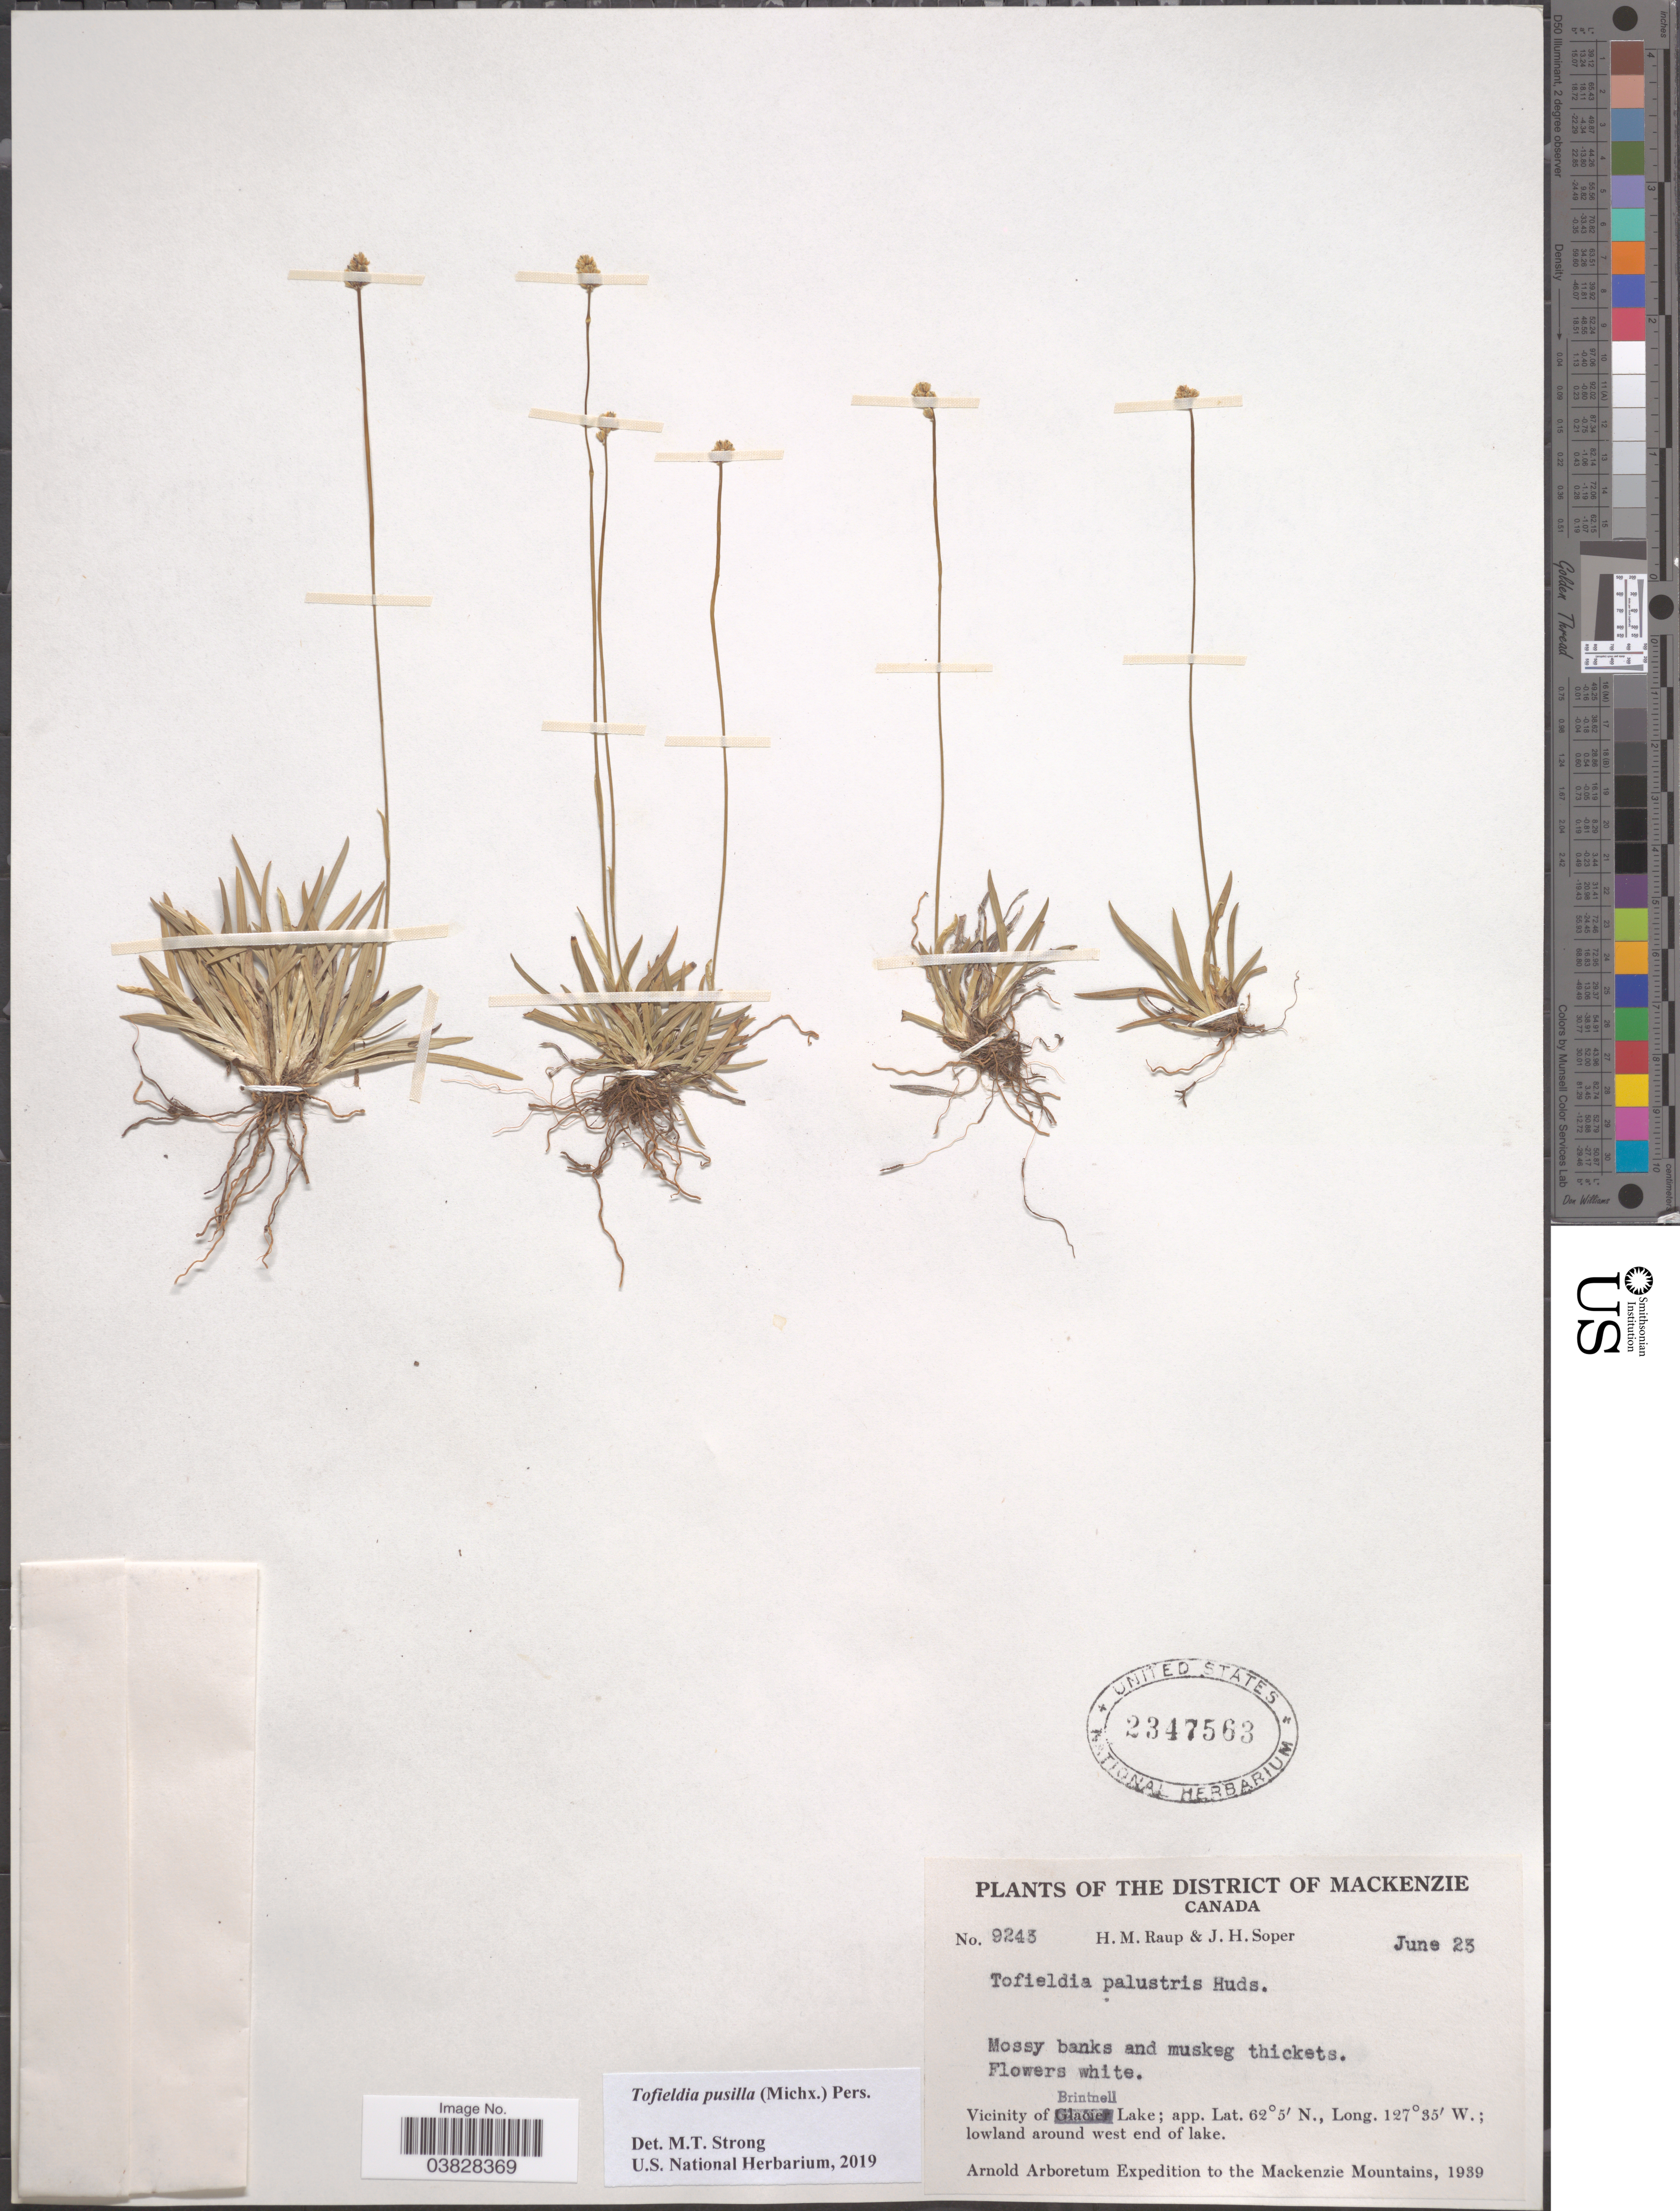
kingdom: Plantae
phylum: Tracheophyta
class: Liliopsida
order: Alismatales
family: Tofieldiaceae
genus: Tofieldia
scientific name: Tofieldia pusilla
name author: (Michx.) Pers.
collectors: H. Raup & J. H. Soper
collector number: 9243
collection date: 1939-06-23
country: Canada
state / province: Alberta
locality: The District of Mackenzie. Vicinity of Brintnell Lake; lowland around west end of lake. The Mackenzie Mountains.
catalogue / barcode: US 2347563